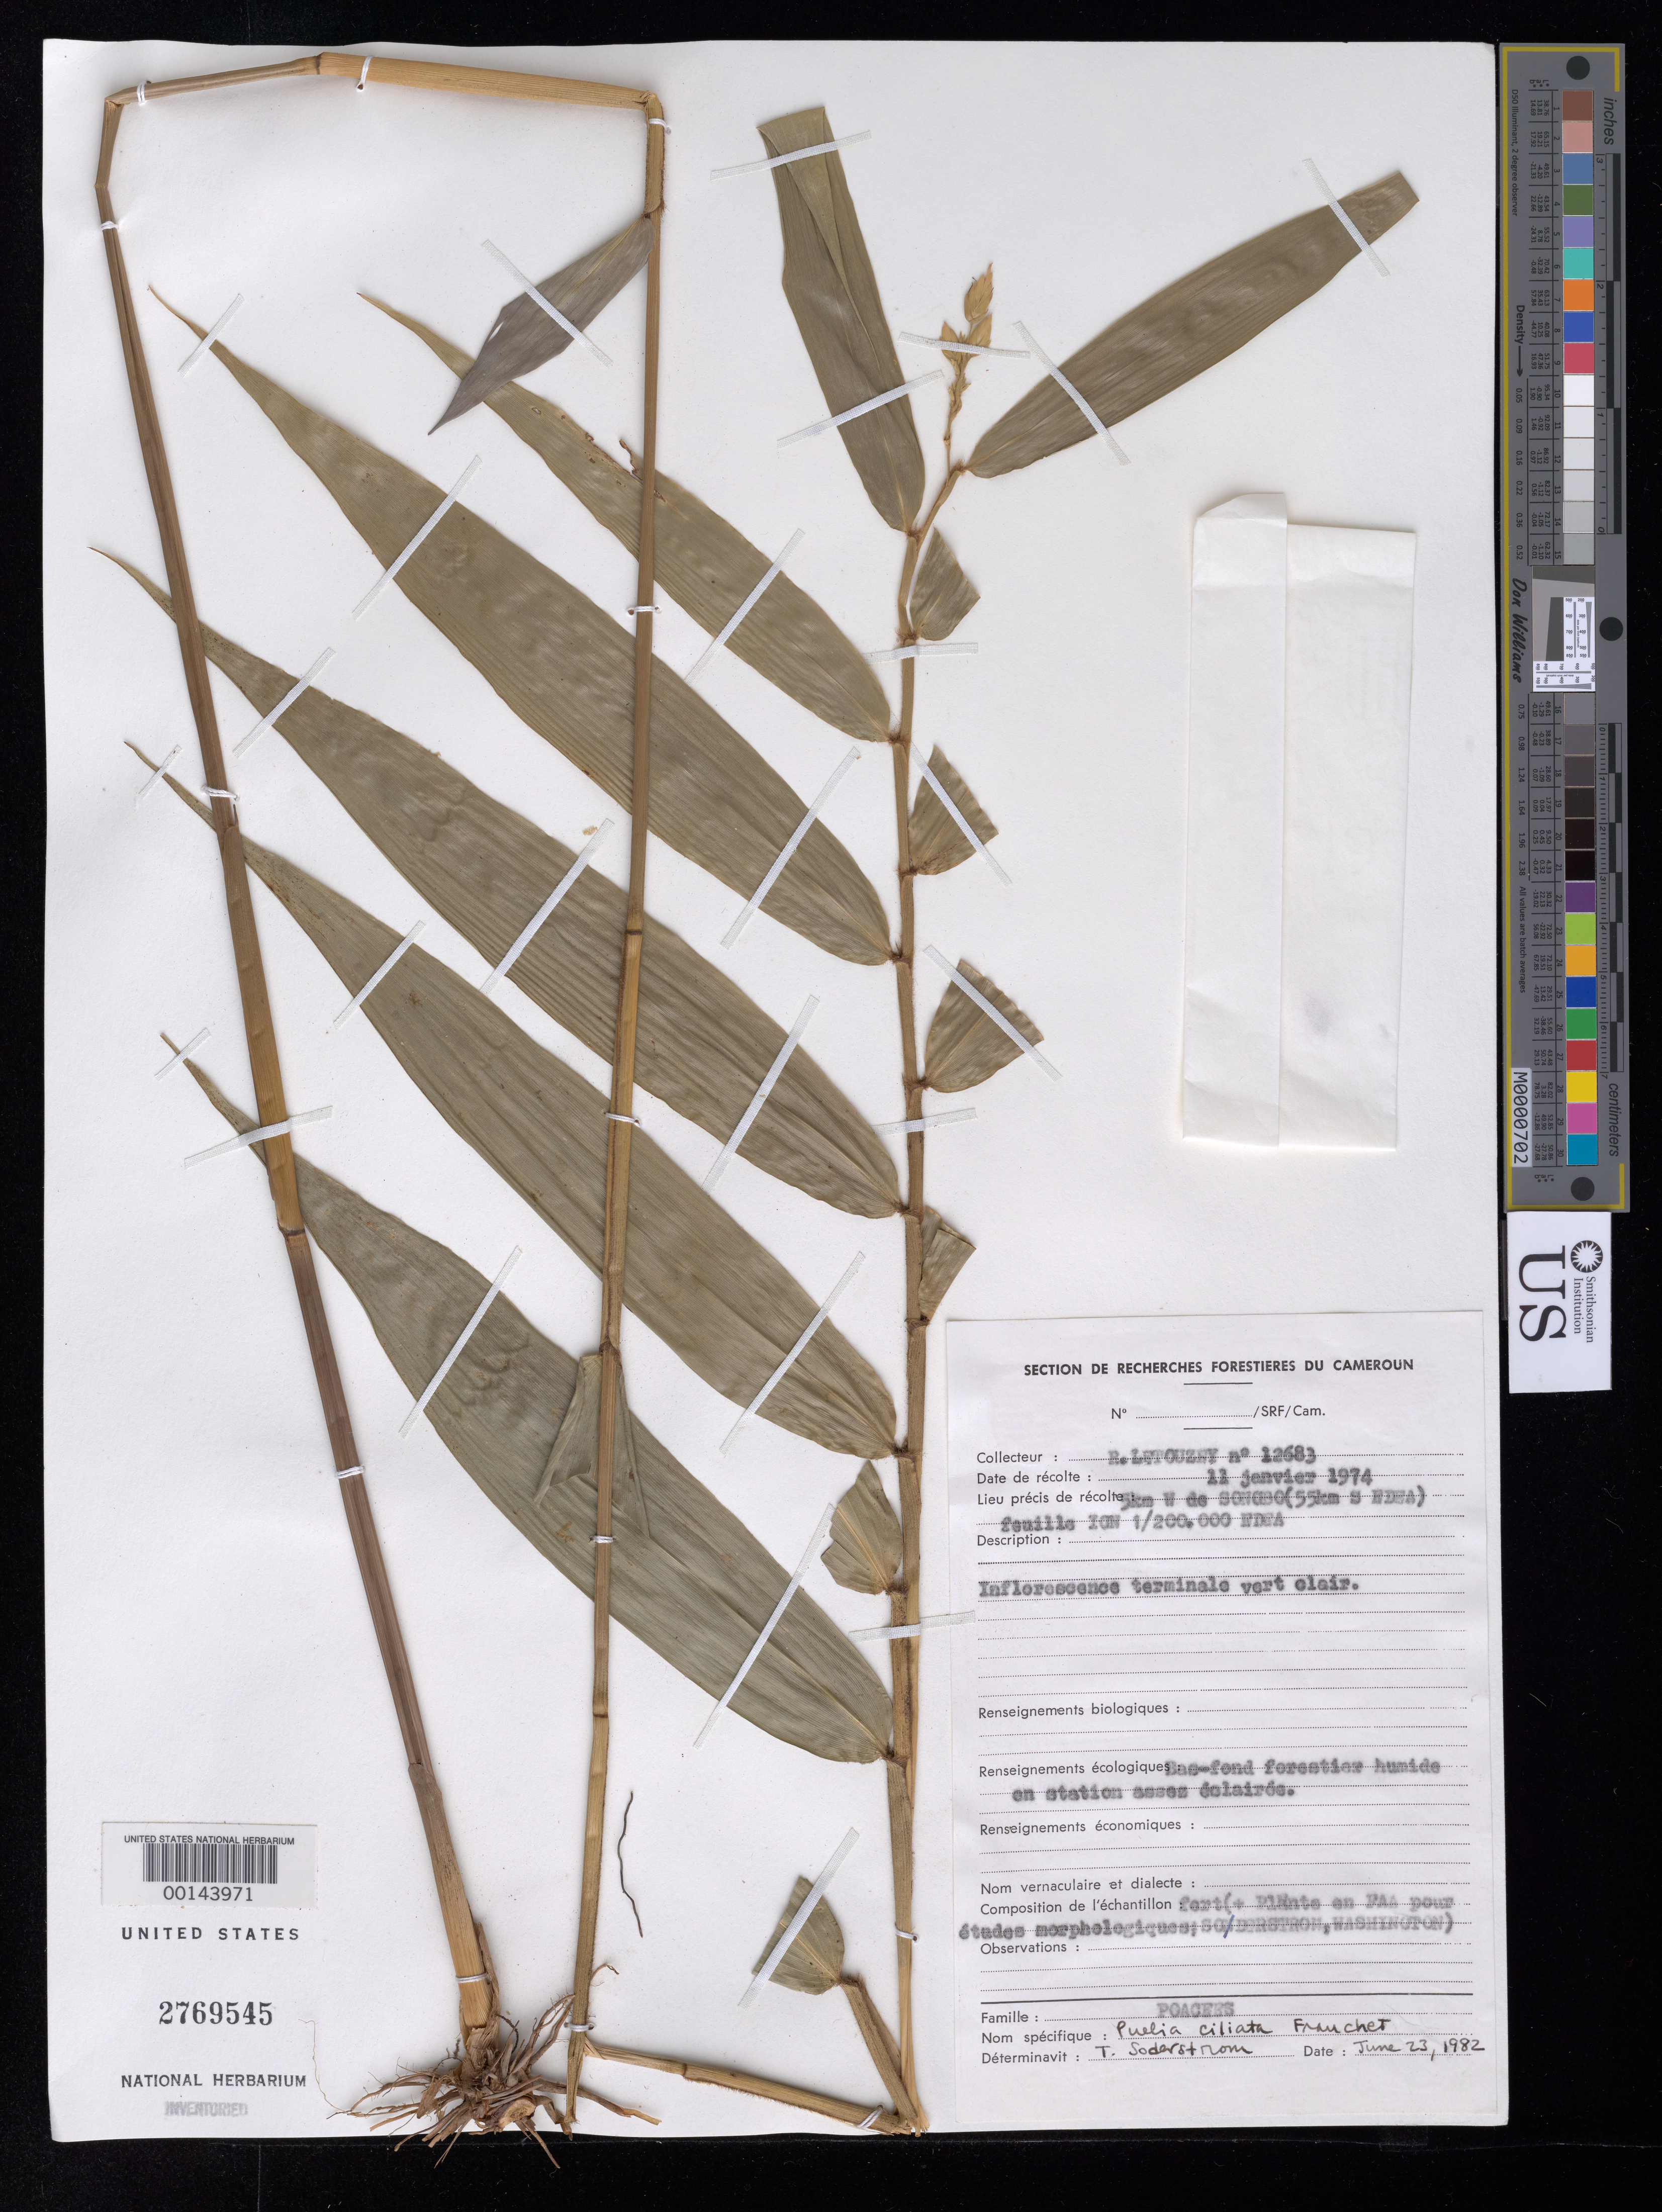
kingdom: Plantae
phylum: Tracheophyta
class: Liliopsida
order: Poales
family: Poaceae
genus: Puelia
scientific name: Puelia ciliata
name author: Franch.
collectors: R. Letouzey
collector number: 12683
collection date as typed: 11 Jan 1974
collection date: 1974-01-11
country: Cameroon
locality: Sonobo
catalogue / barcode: US 2769545